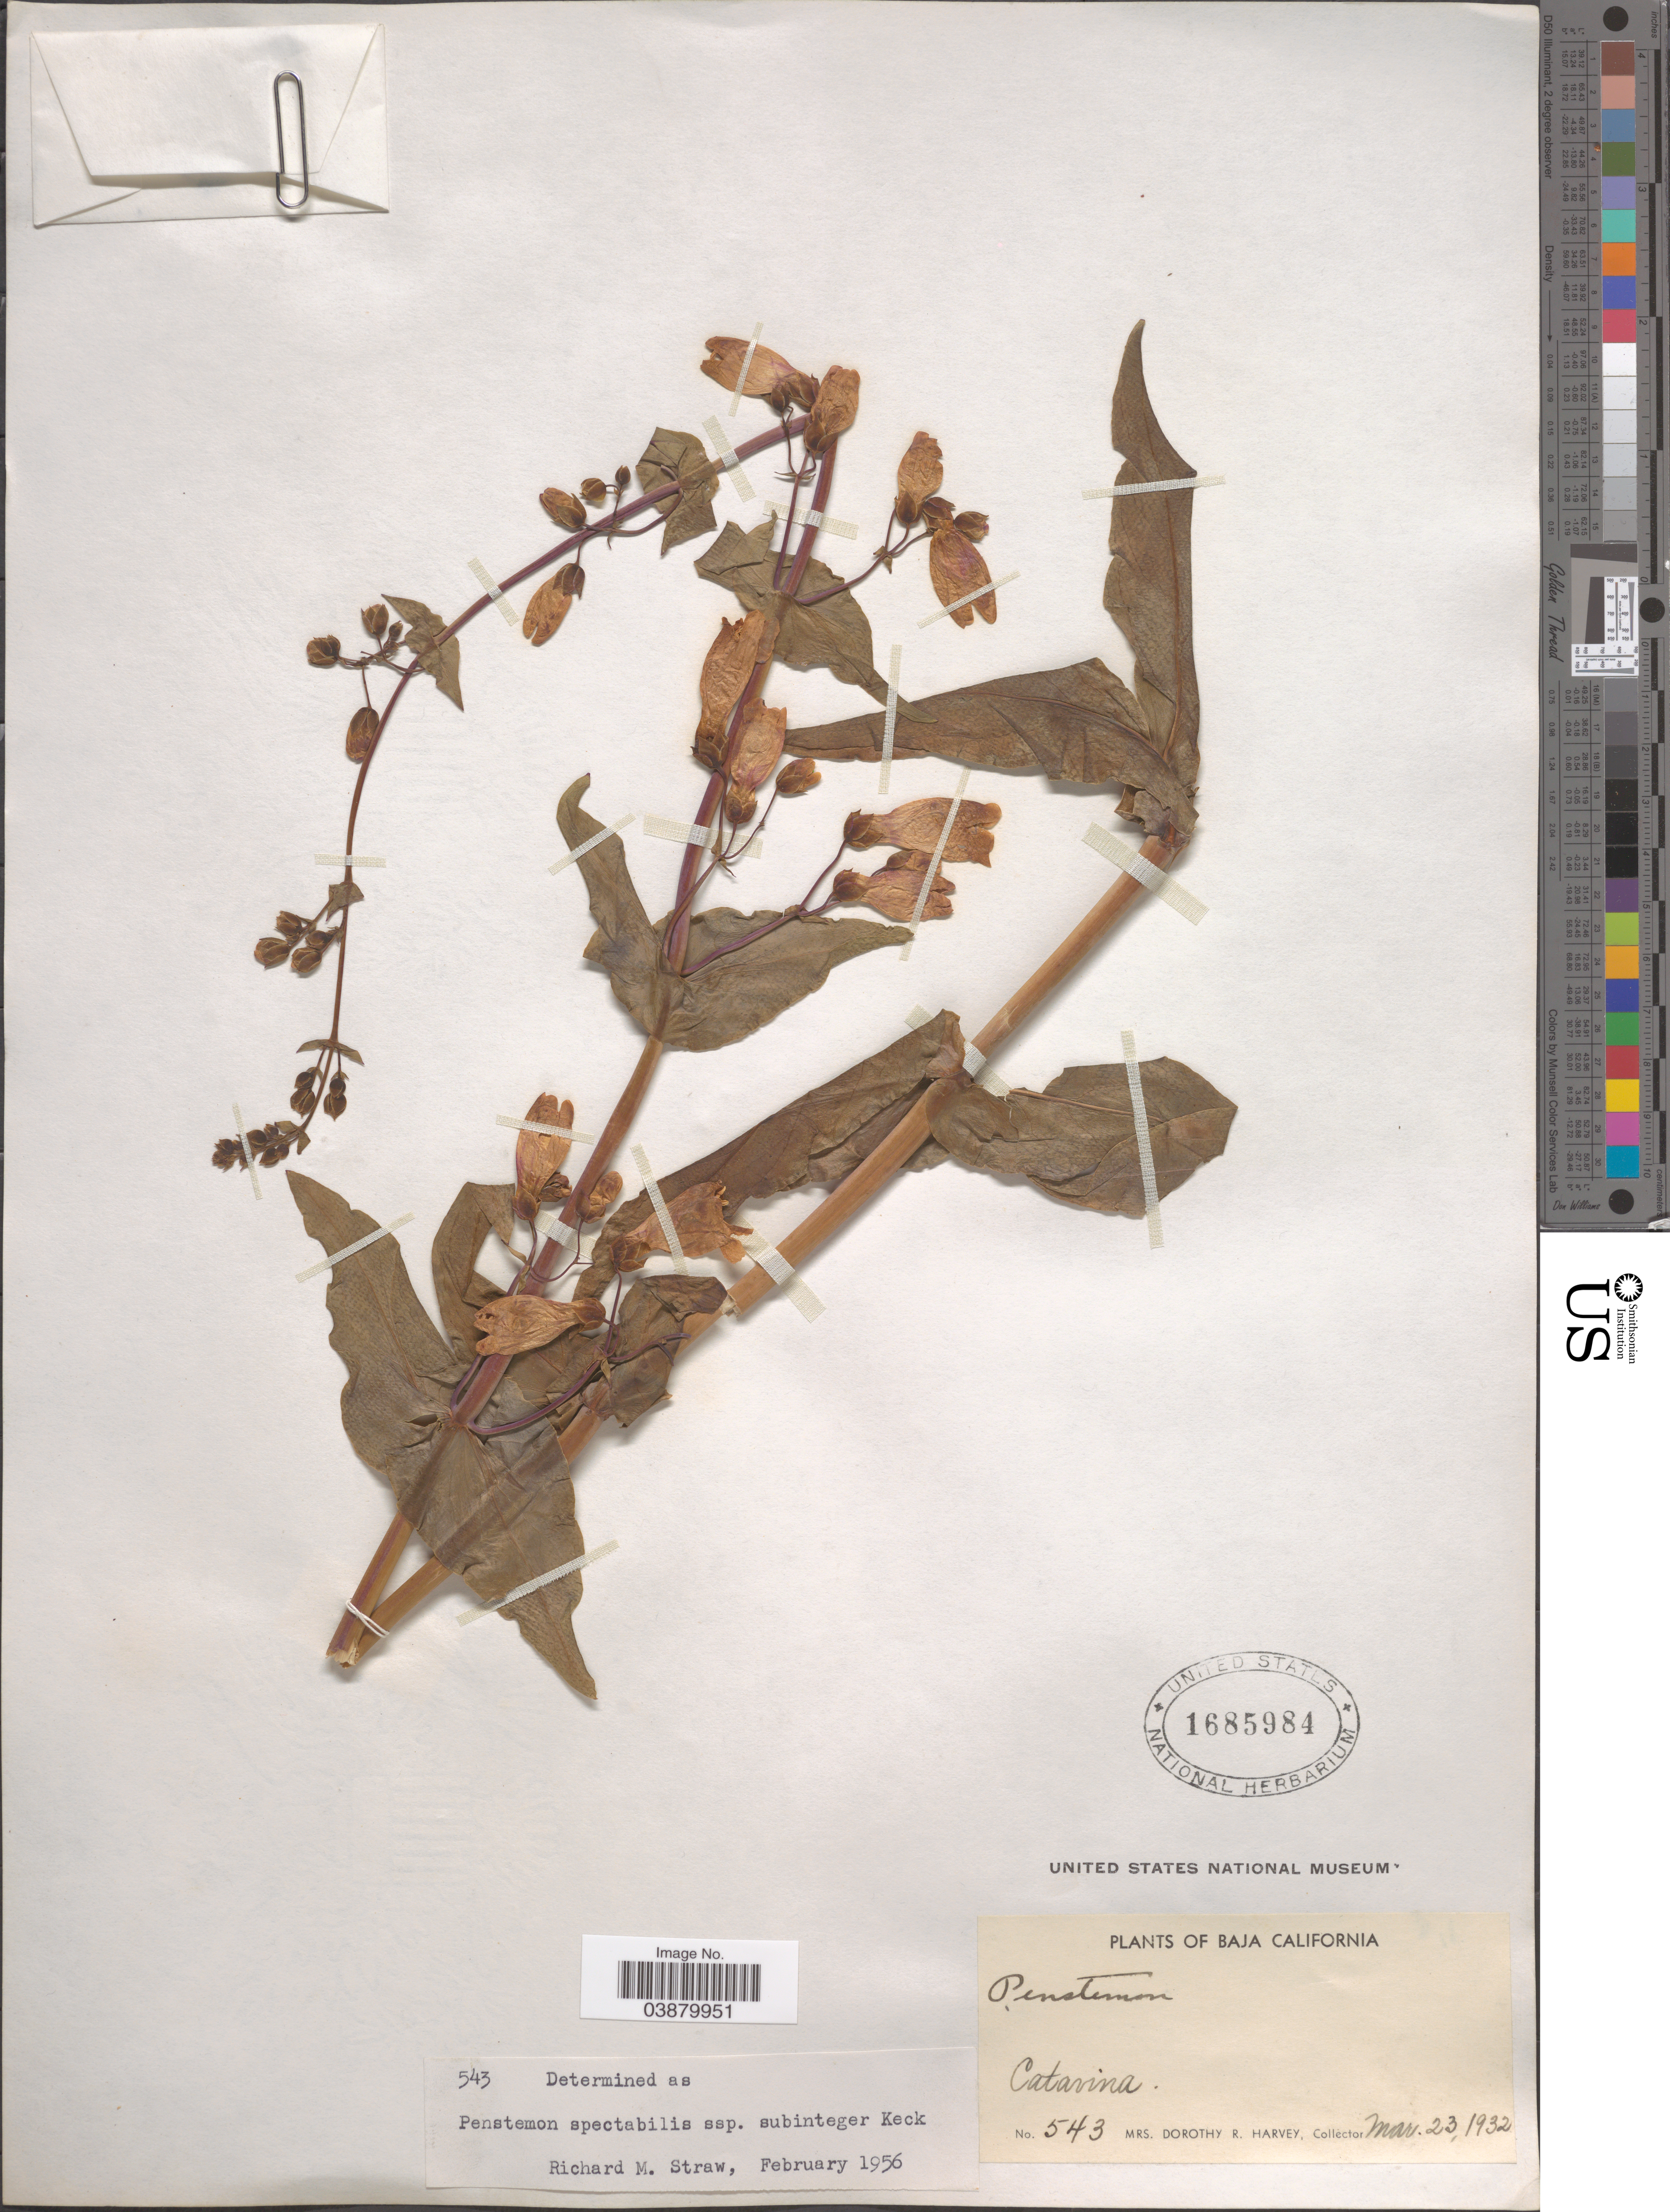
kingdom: Plantae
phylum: Tracheophyta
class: Magnoliopsida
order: Lamiales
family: Plantaginaceae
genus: Penstemon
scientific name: Penstemon spectabilis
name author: Thurb. ex Torr. & A. Gray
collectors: Harvey, Mrs. D. R.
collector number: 543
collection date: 1932-03-23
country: Mexico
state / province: Baja California Norte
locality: Catavina.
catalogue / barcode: US 1685984